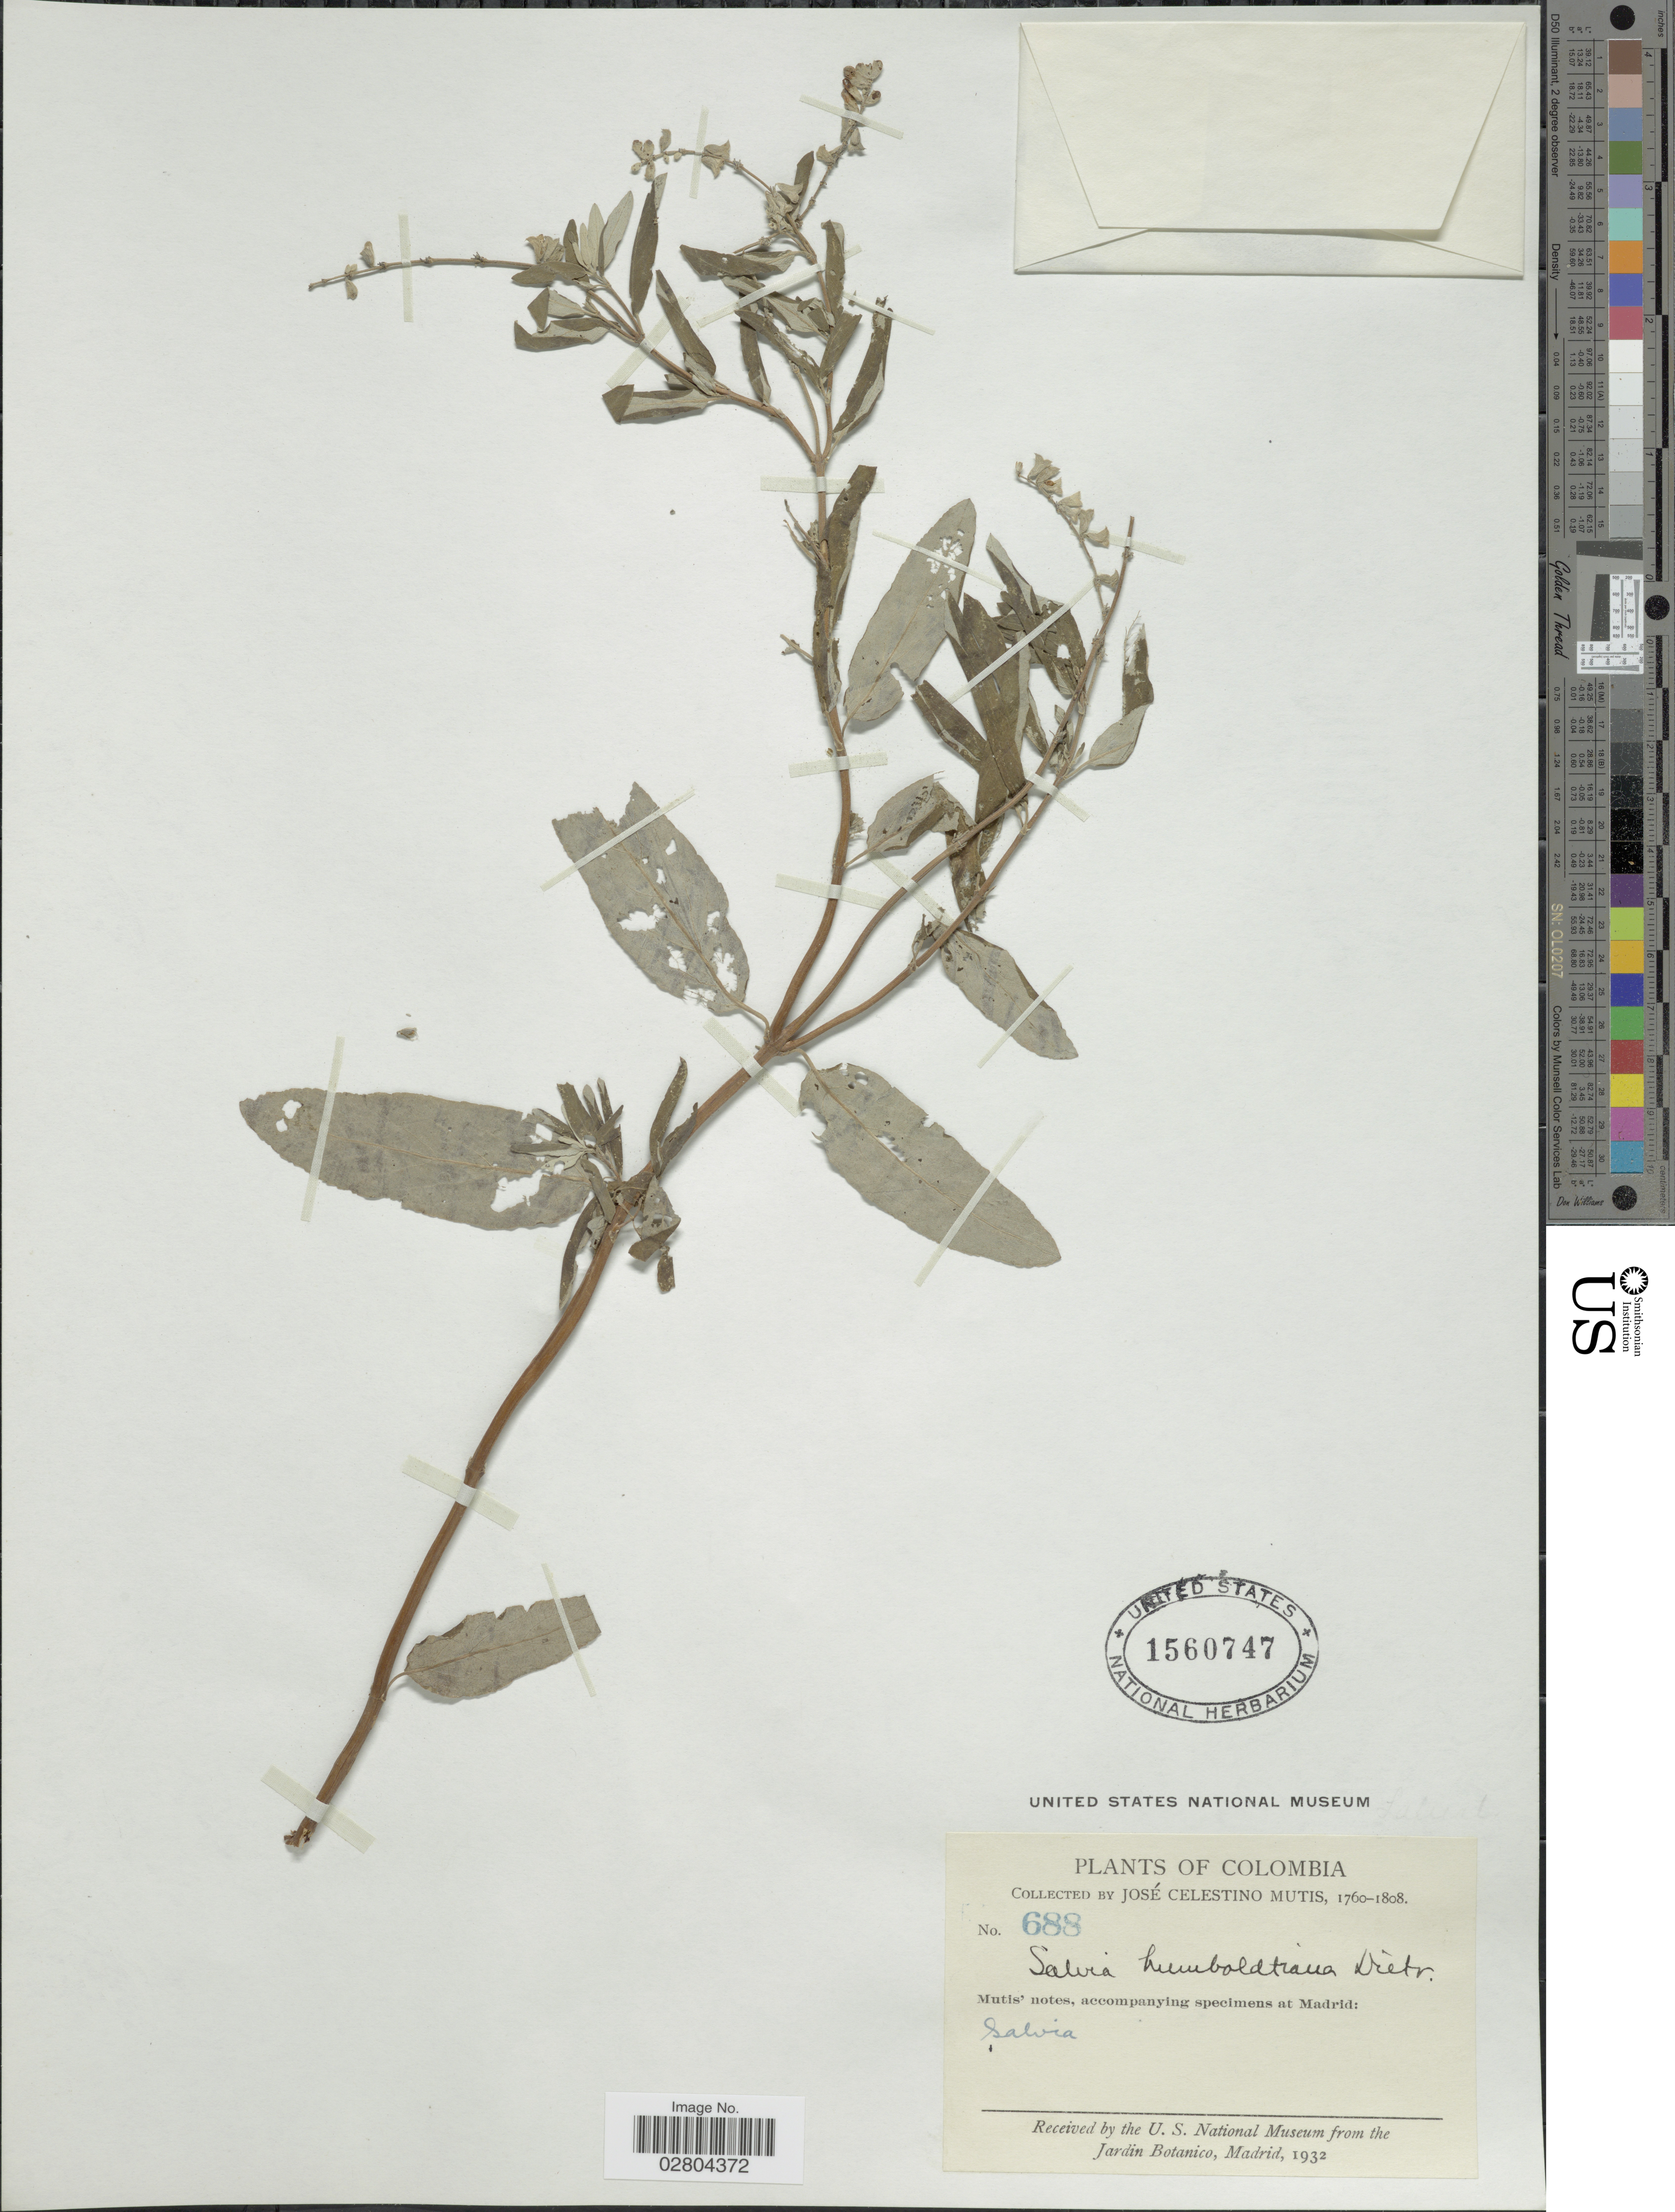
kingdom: Plantae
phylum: Tracheophyta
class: Magnoliopsida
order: Lamiales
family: Lamiaceae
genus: Salvia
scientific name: Salvia humboldtiana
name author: F. Dietr.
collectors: J. C. B. Mutis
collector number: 688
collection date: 1760/1808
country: Colombia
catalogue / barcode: US 1560747